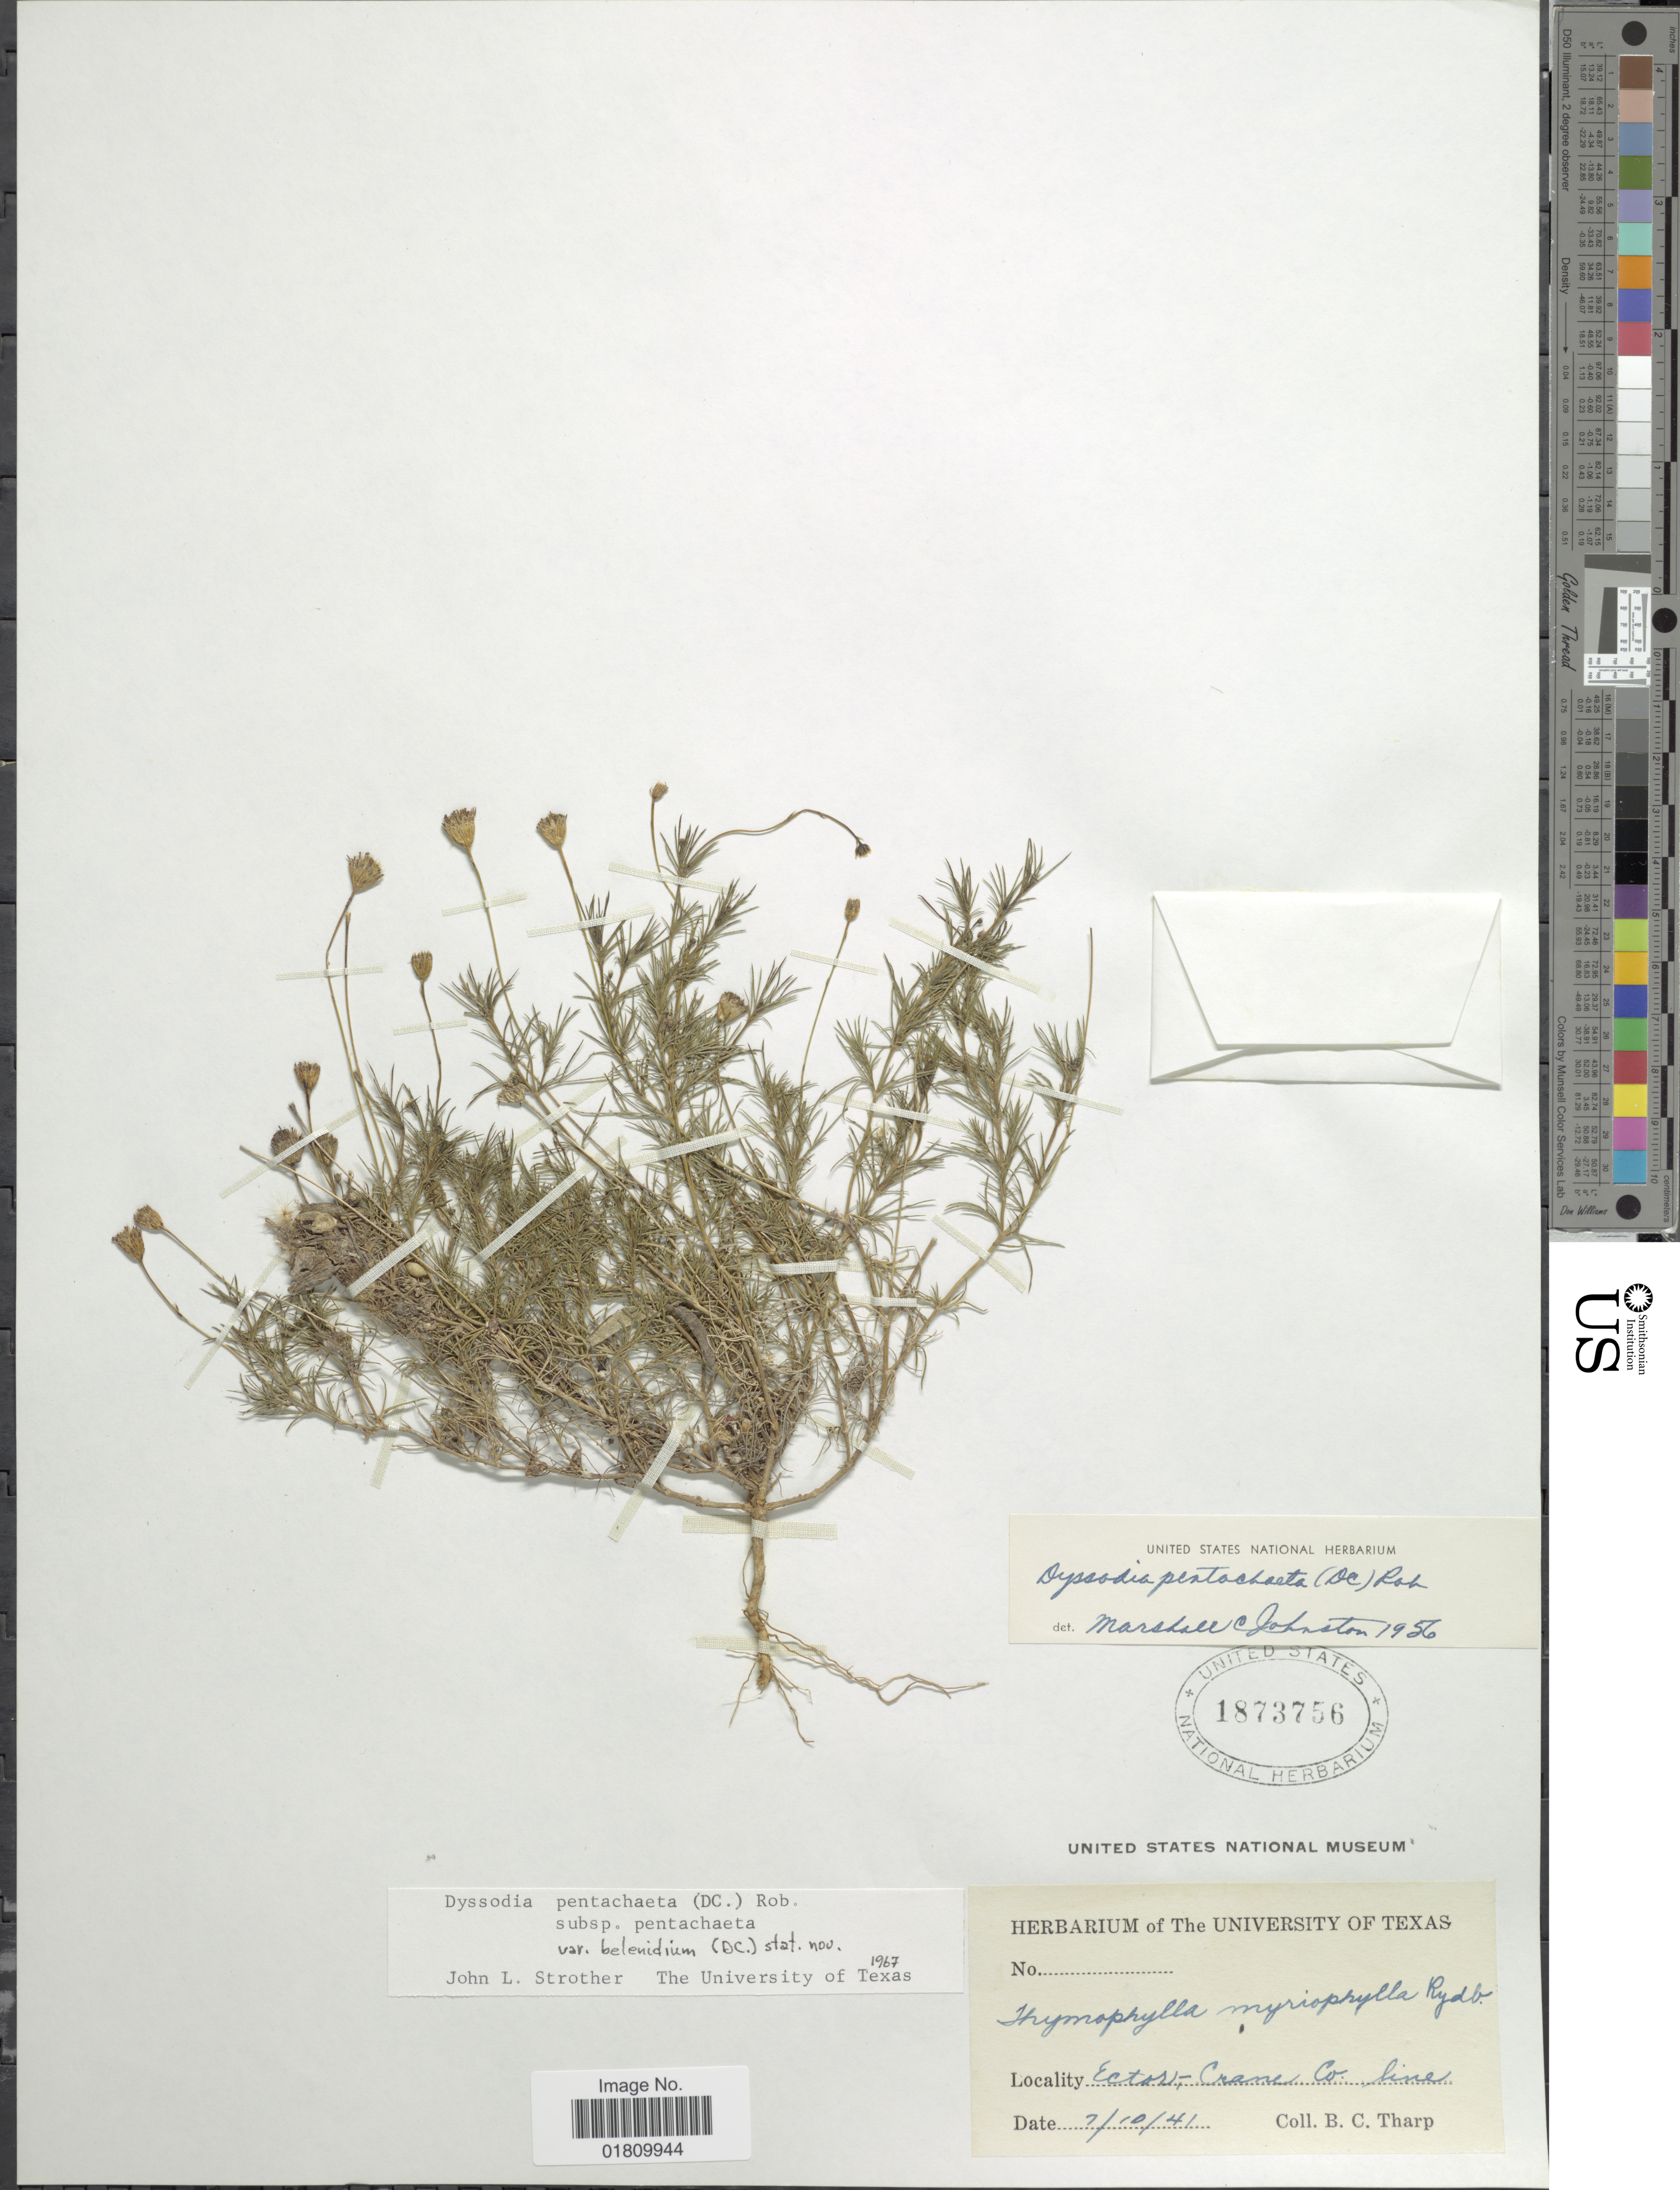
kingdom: Plantae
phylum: Tracheophyta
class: Magnoliopsida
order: Asterales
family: Asteraceae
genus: Thymophylla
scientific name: Thymophylla pentachaeta var. belenidium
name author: (DC.) Strother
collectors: B. C. Tharp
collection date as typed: Transcribed d/m/y: 10/7/41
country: United States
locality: Ector-Crane Co. line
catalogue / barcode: US 1873756